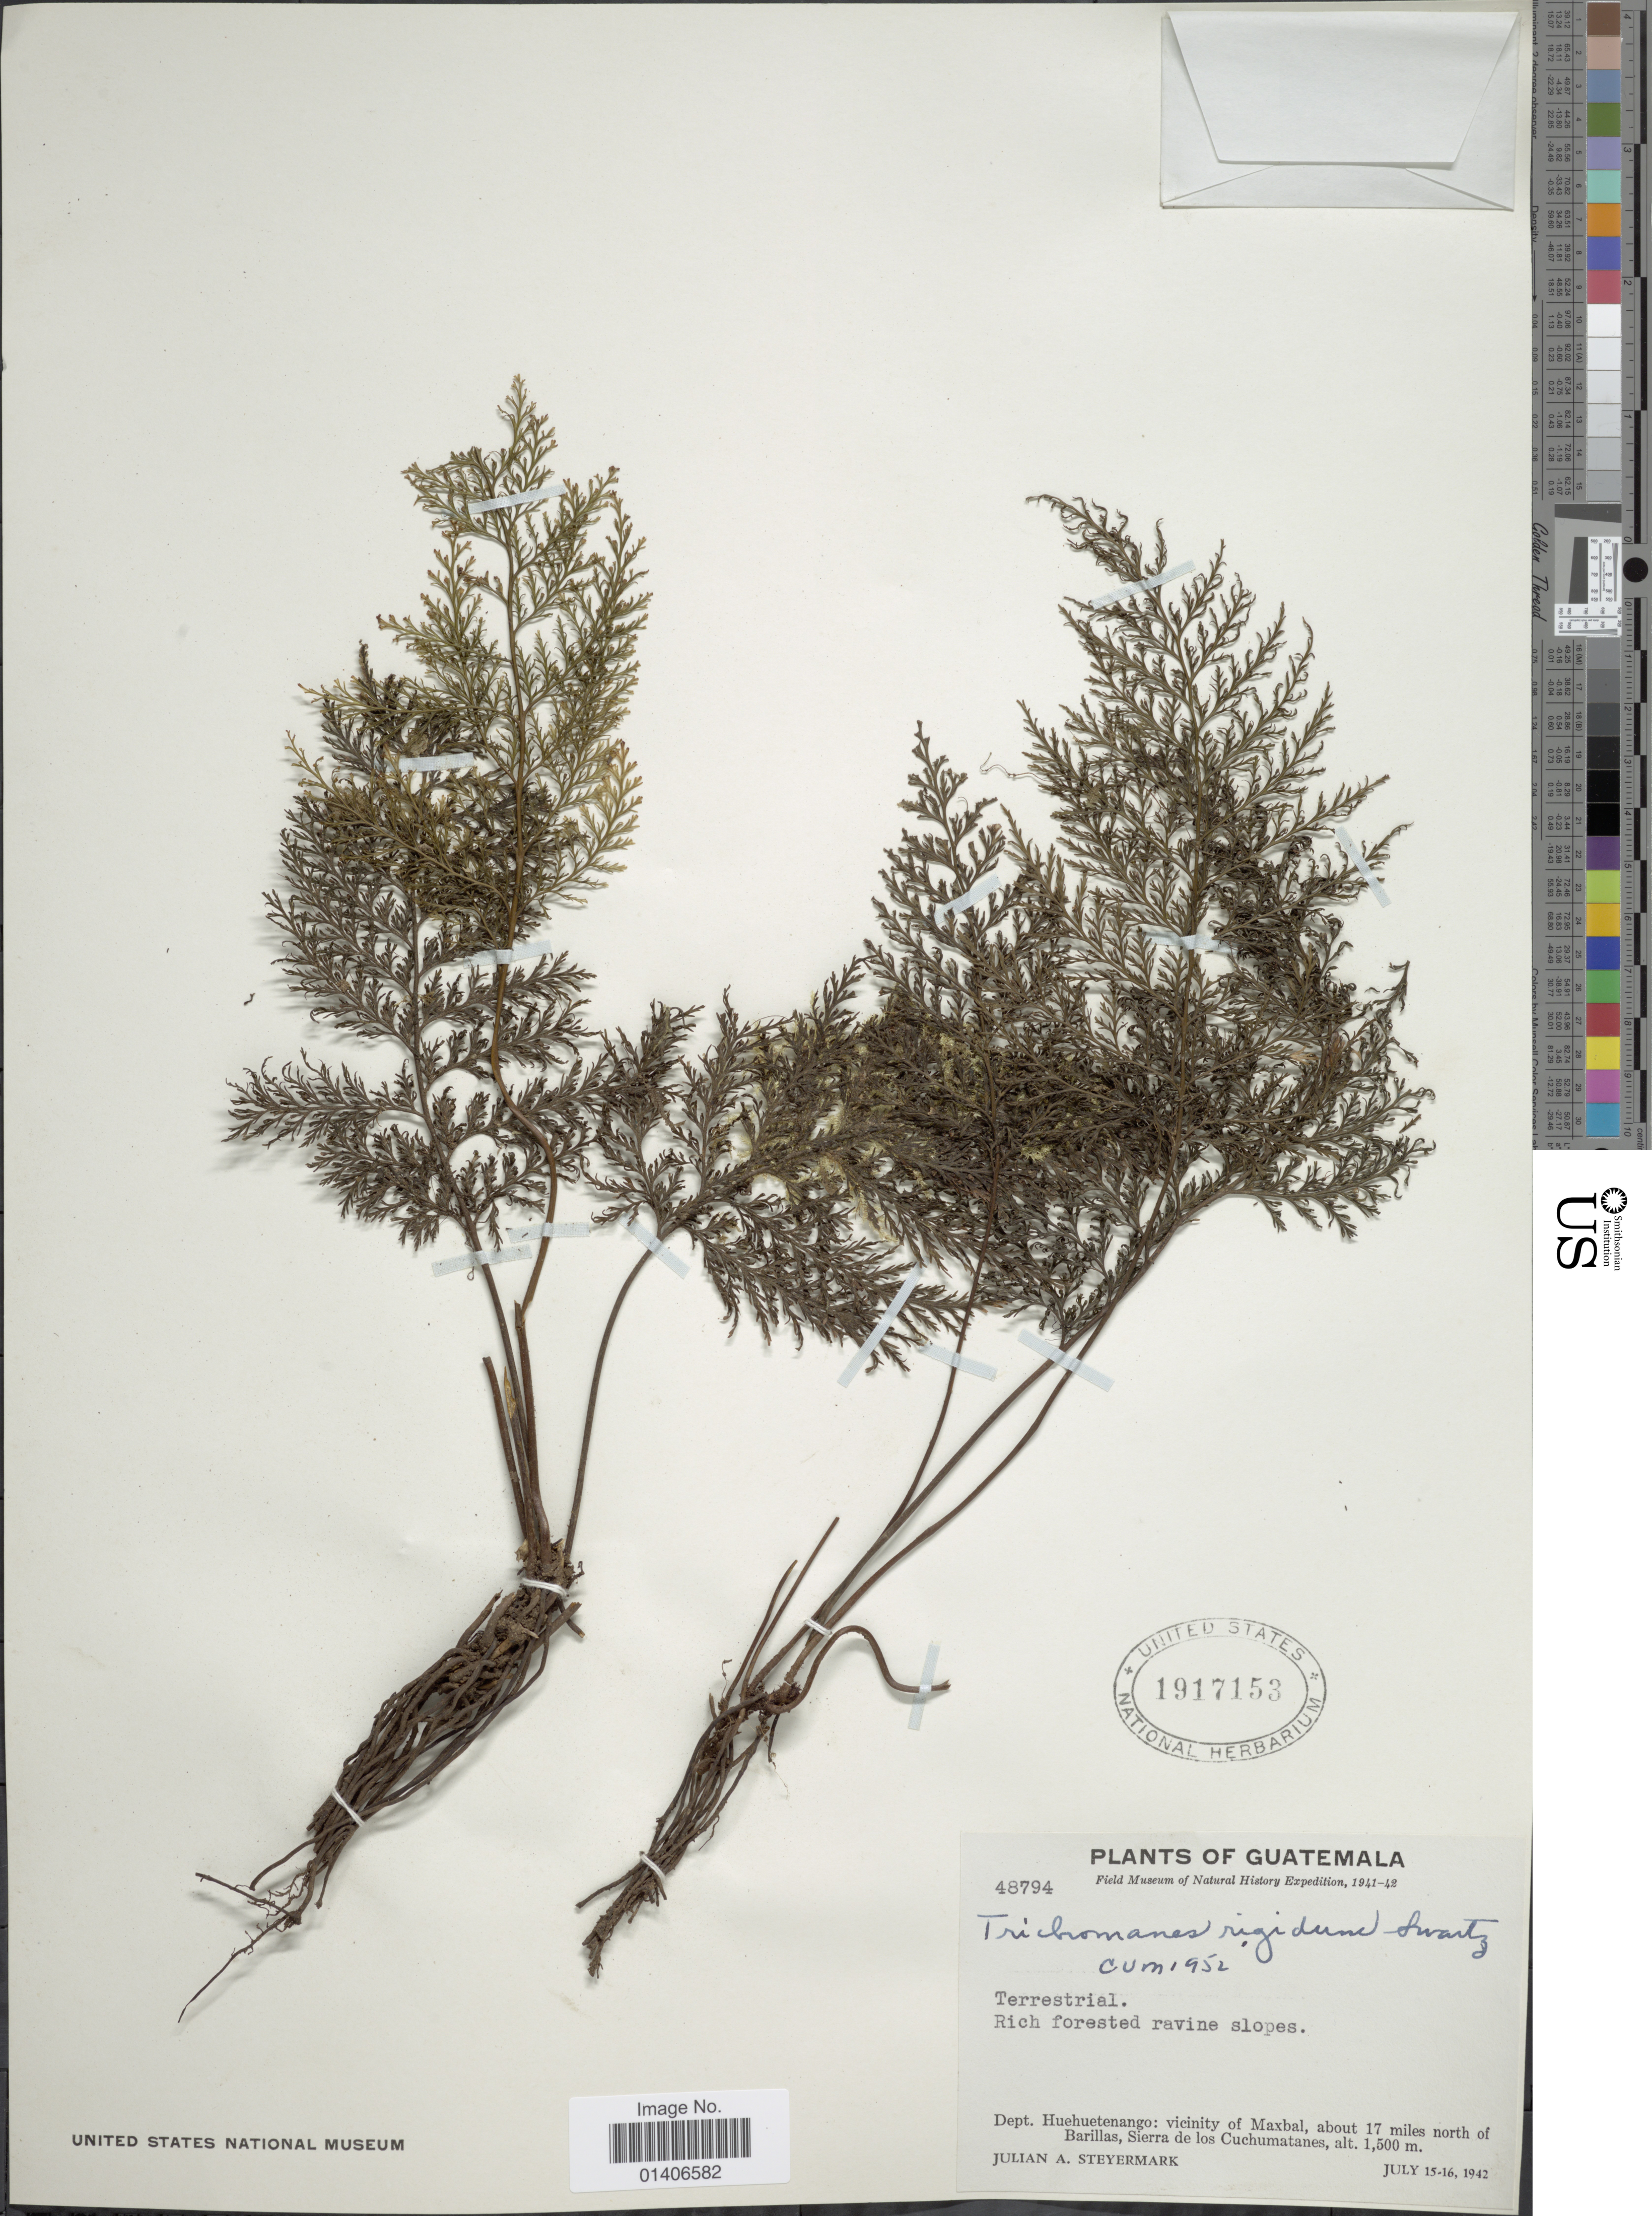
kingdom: Plantae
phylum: Tracheophyta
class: Polypodiopsida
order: Hymenophyllales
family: Hymenophyllaceae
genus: Abrodictyum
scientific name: Abrodictyum rigidum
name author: (Sw.) Ebihara & Dubuisson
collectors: J. Steyermark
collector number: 48794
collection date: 1942-07-15/1942-07-16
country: Guatemala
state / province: Huehuetenango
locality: Dept Huehuetenango: vicinity of Maxbal, about 17 miles north of Barillas, Sierra de los Cuchumatanes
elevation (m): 1500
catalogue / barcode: US 191753